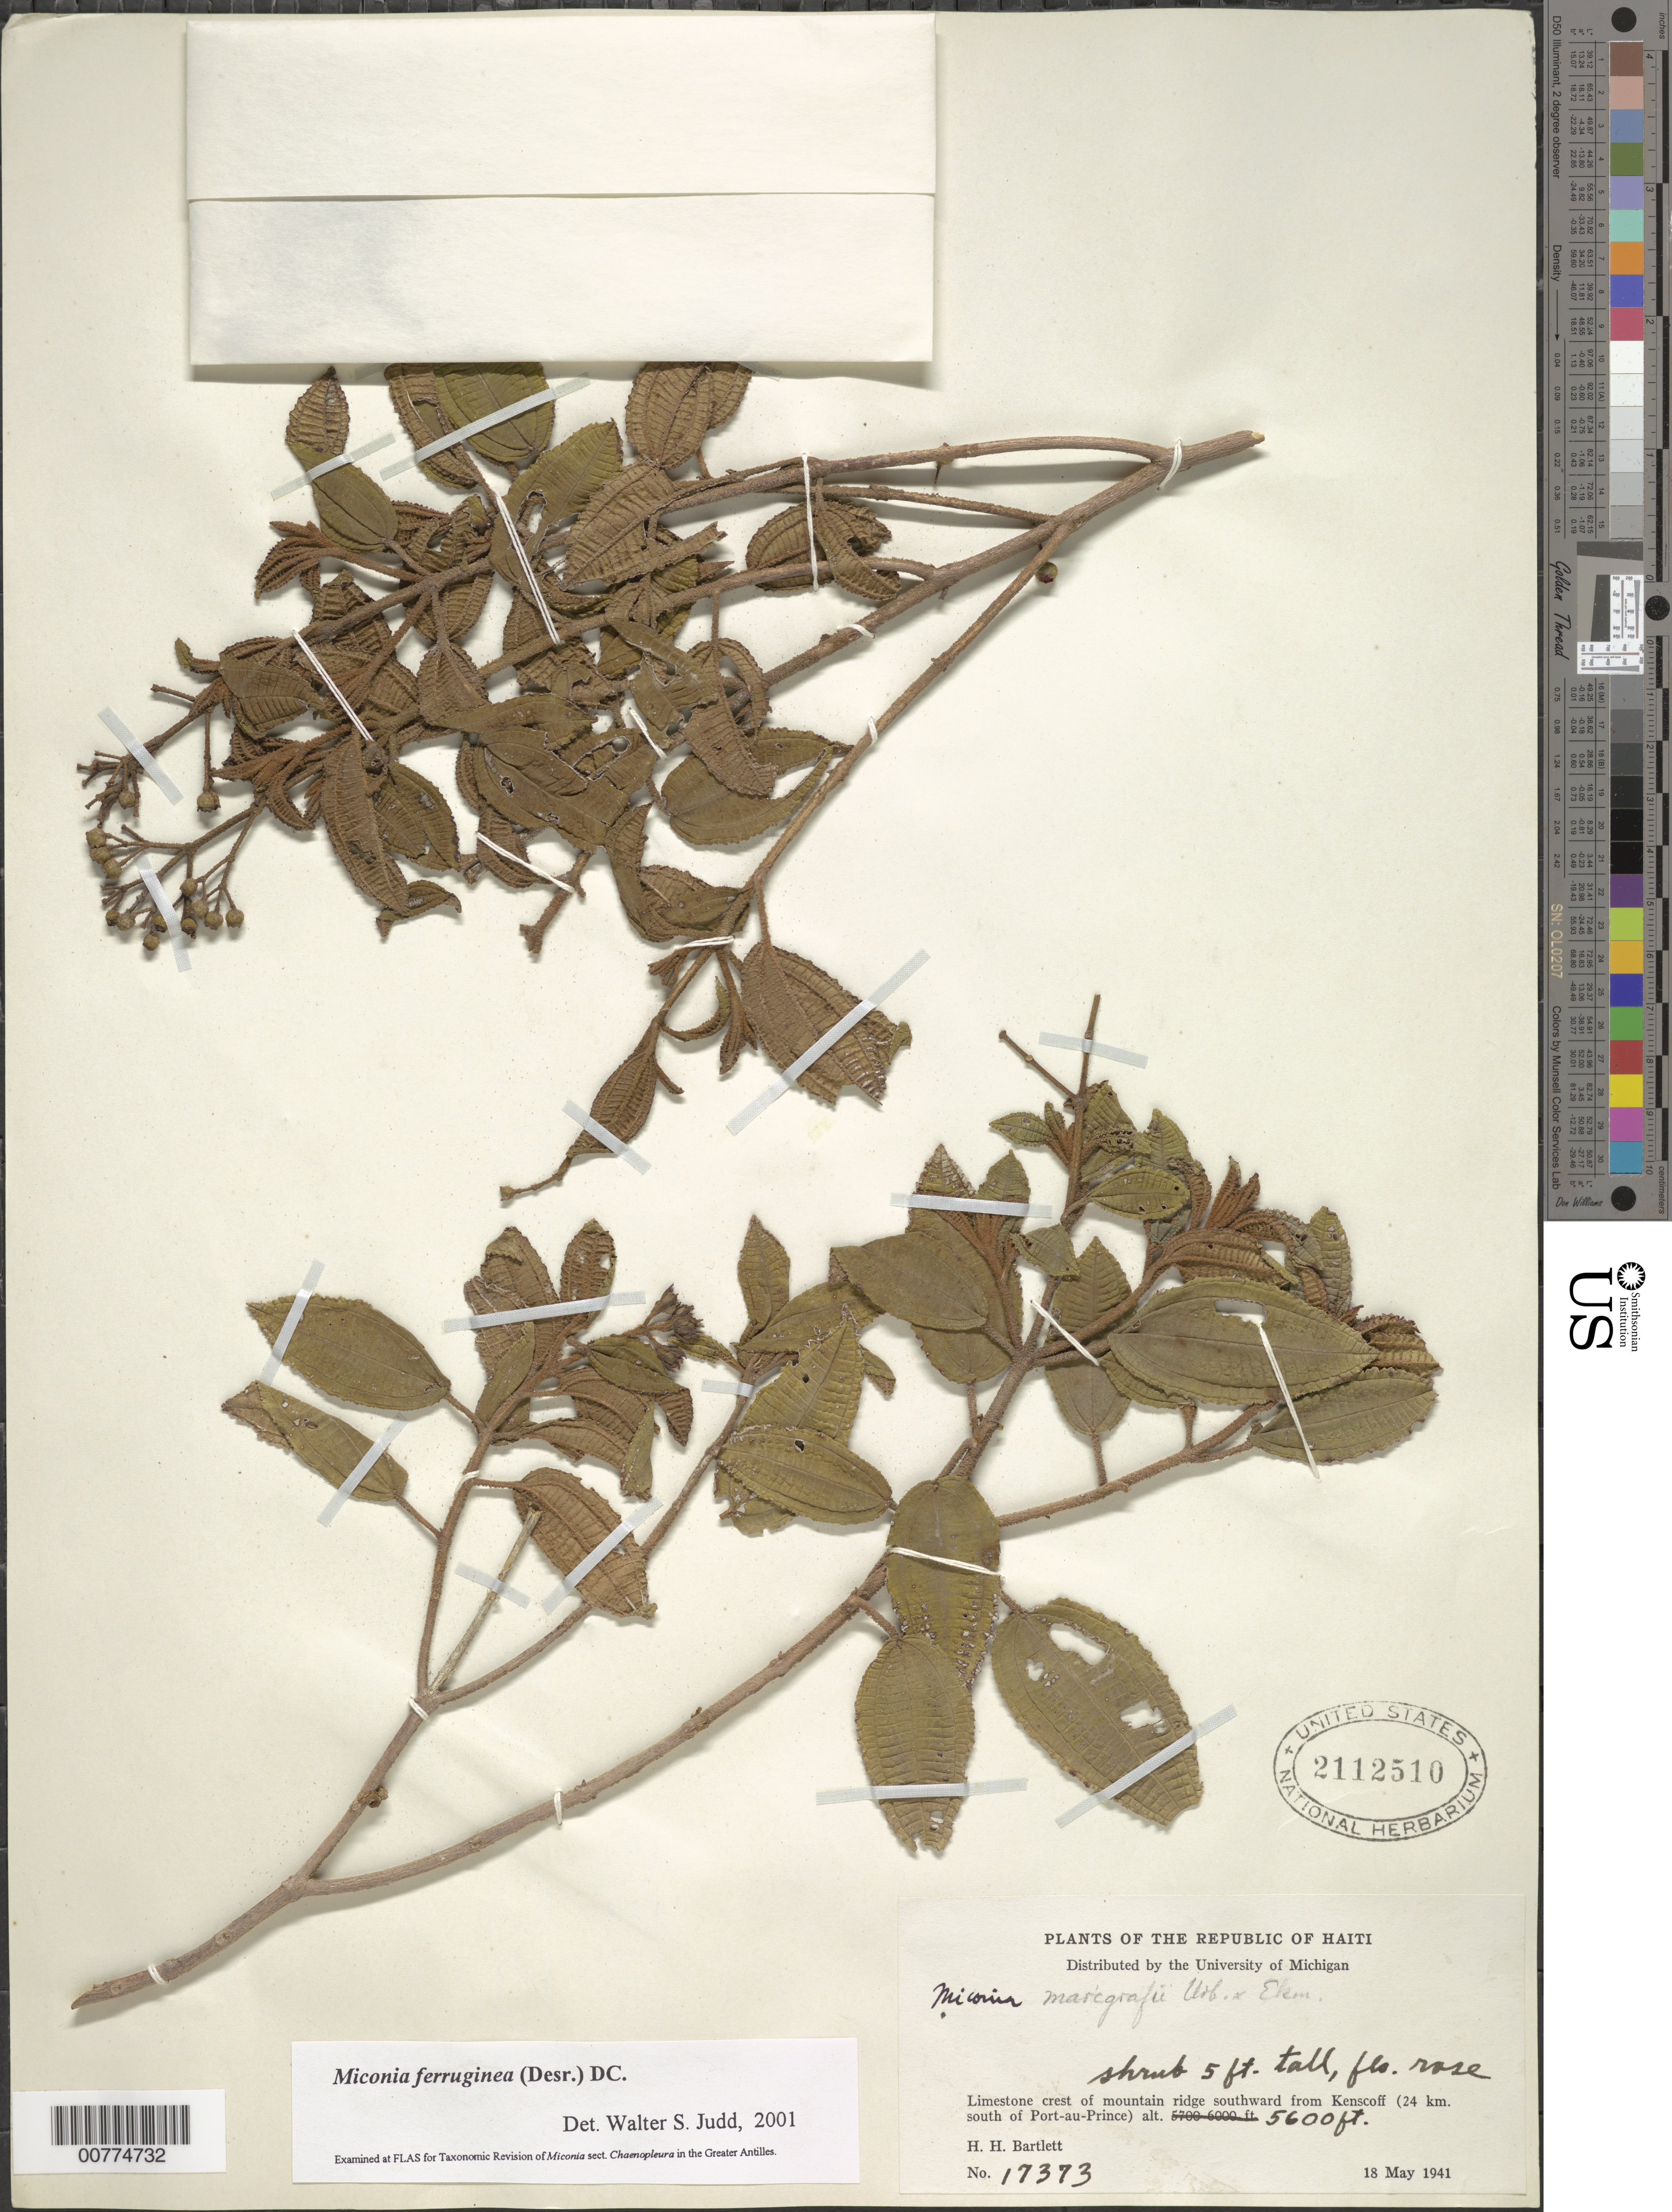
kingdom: Plantae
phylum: Tracheophyta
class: Magnoliopsida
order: Myrtales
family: Melastomataceae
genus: Miconia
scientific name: Miconia ferruginea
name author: (Desr.) DC.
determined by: Judd, Walter S.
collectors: H. H. Bartlett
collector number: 17373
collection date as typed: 18 May 1941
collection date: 1941-05-18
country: Haiti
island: Hispaniola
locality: Southward from Kenscoff (24 km south of Port-au-Prince).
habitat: Limestone crest of mountain ridge.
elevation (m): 1707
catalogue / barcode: US 2112510